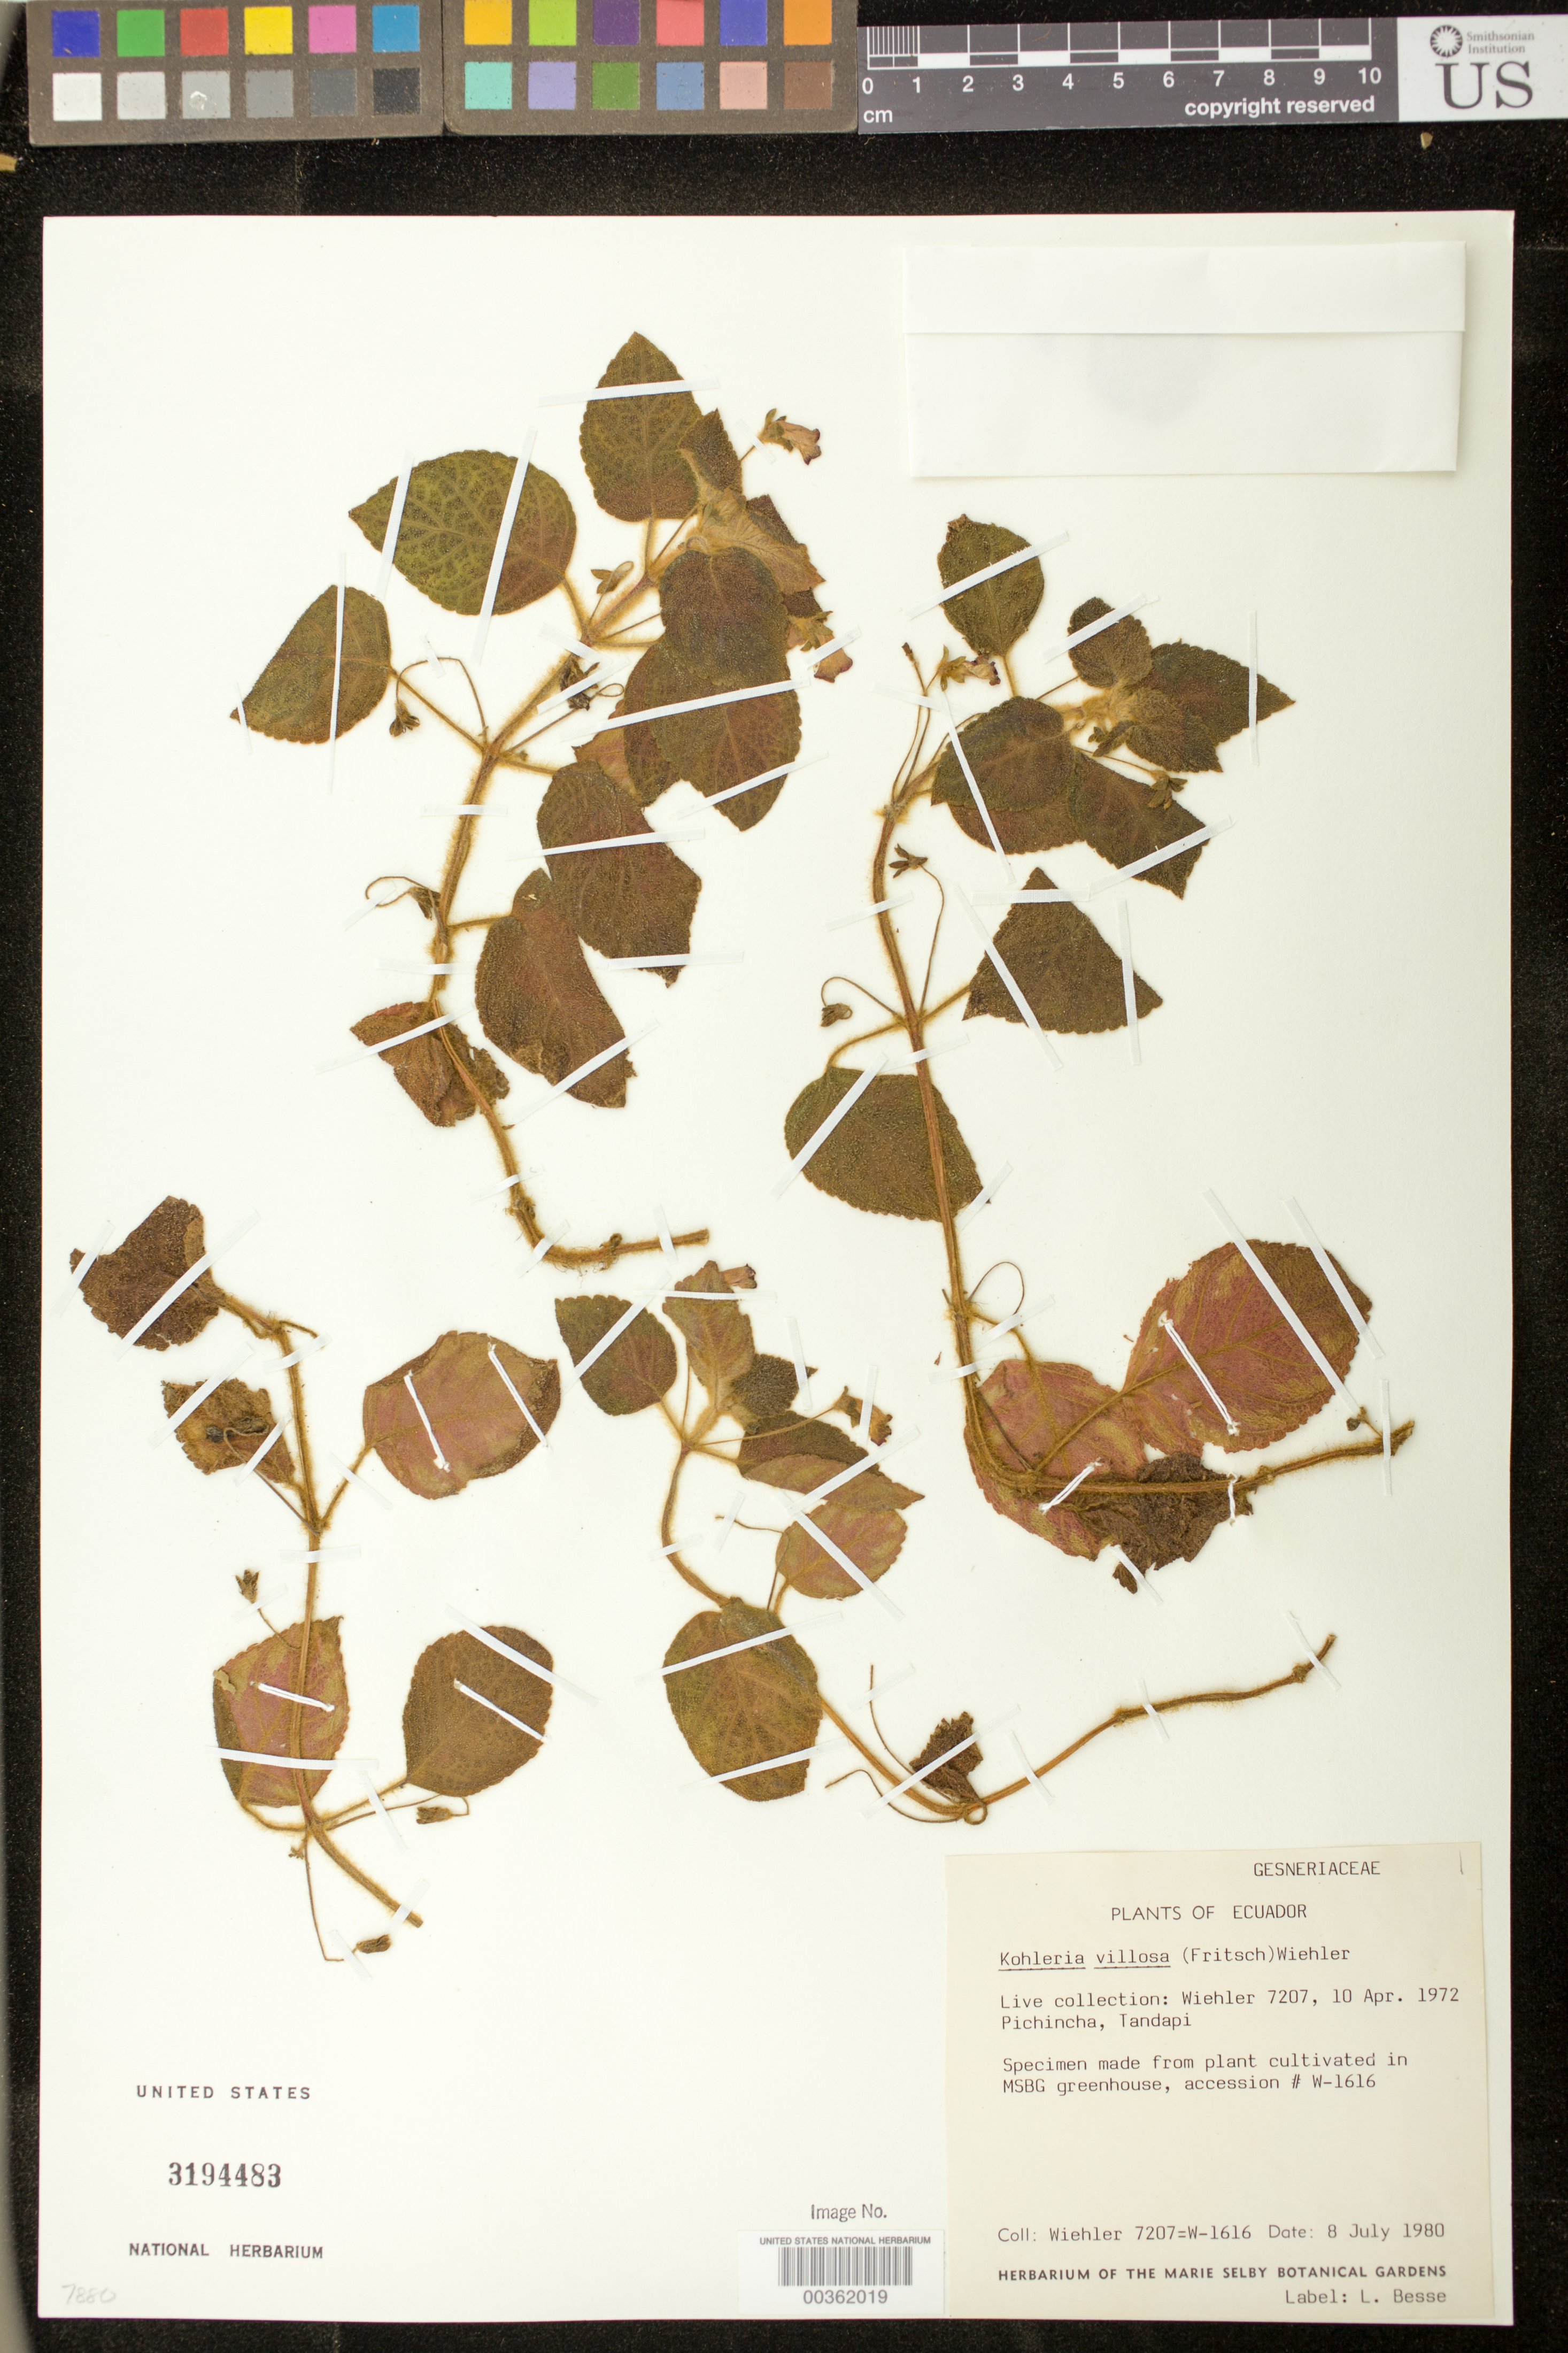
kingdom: Plantae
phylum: Tracheophyta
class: Magnoliopsida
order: Lamiales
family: Gesneriaceae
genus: Kohleria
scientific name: Kohleria villosa var. villosa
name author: (Fritsch) Wiehler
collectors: H. J. Wiehler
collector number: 7207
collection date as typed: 08 Jul 1980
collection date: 1980-07-08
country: Ecuador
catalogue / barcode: US 3194483